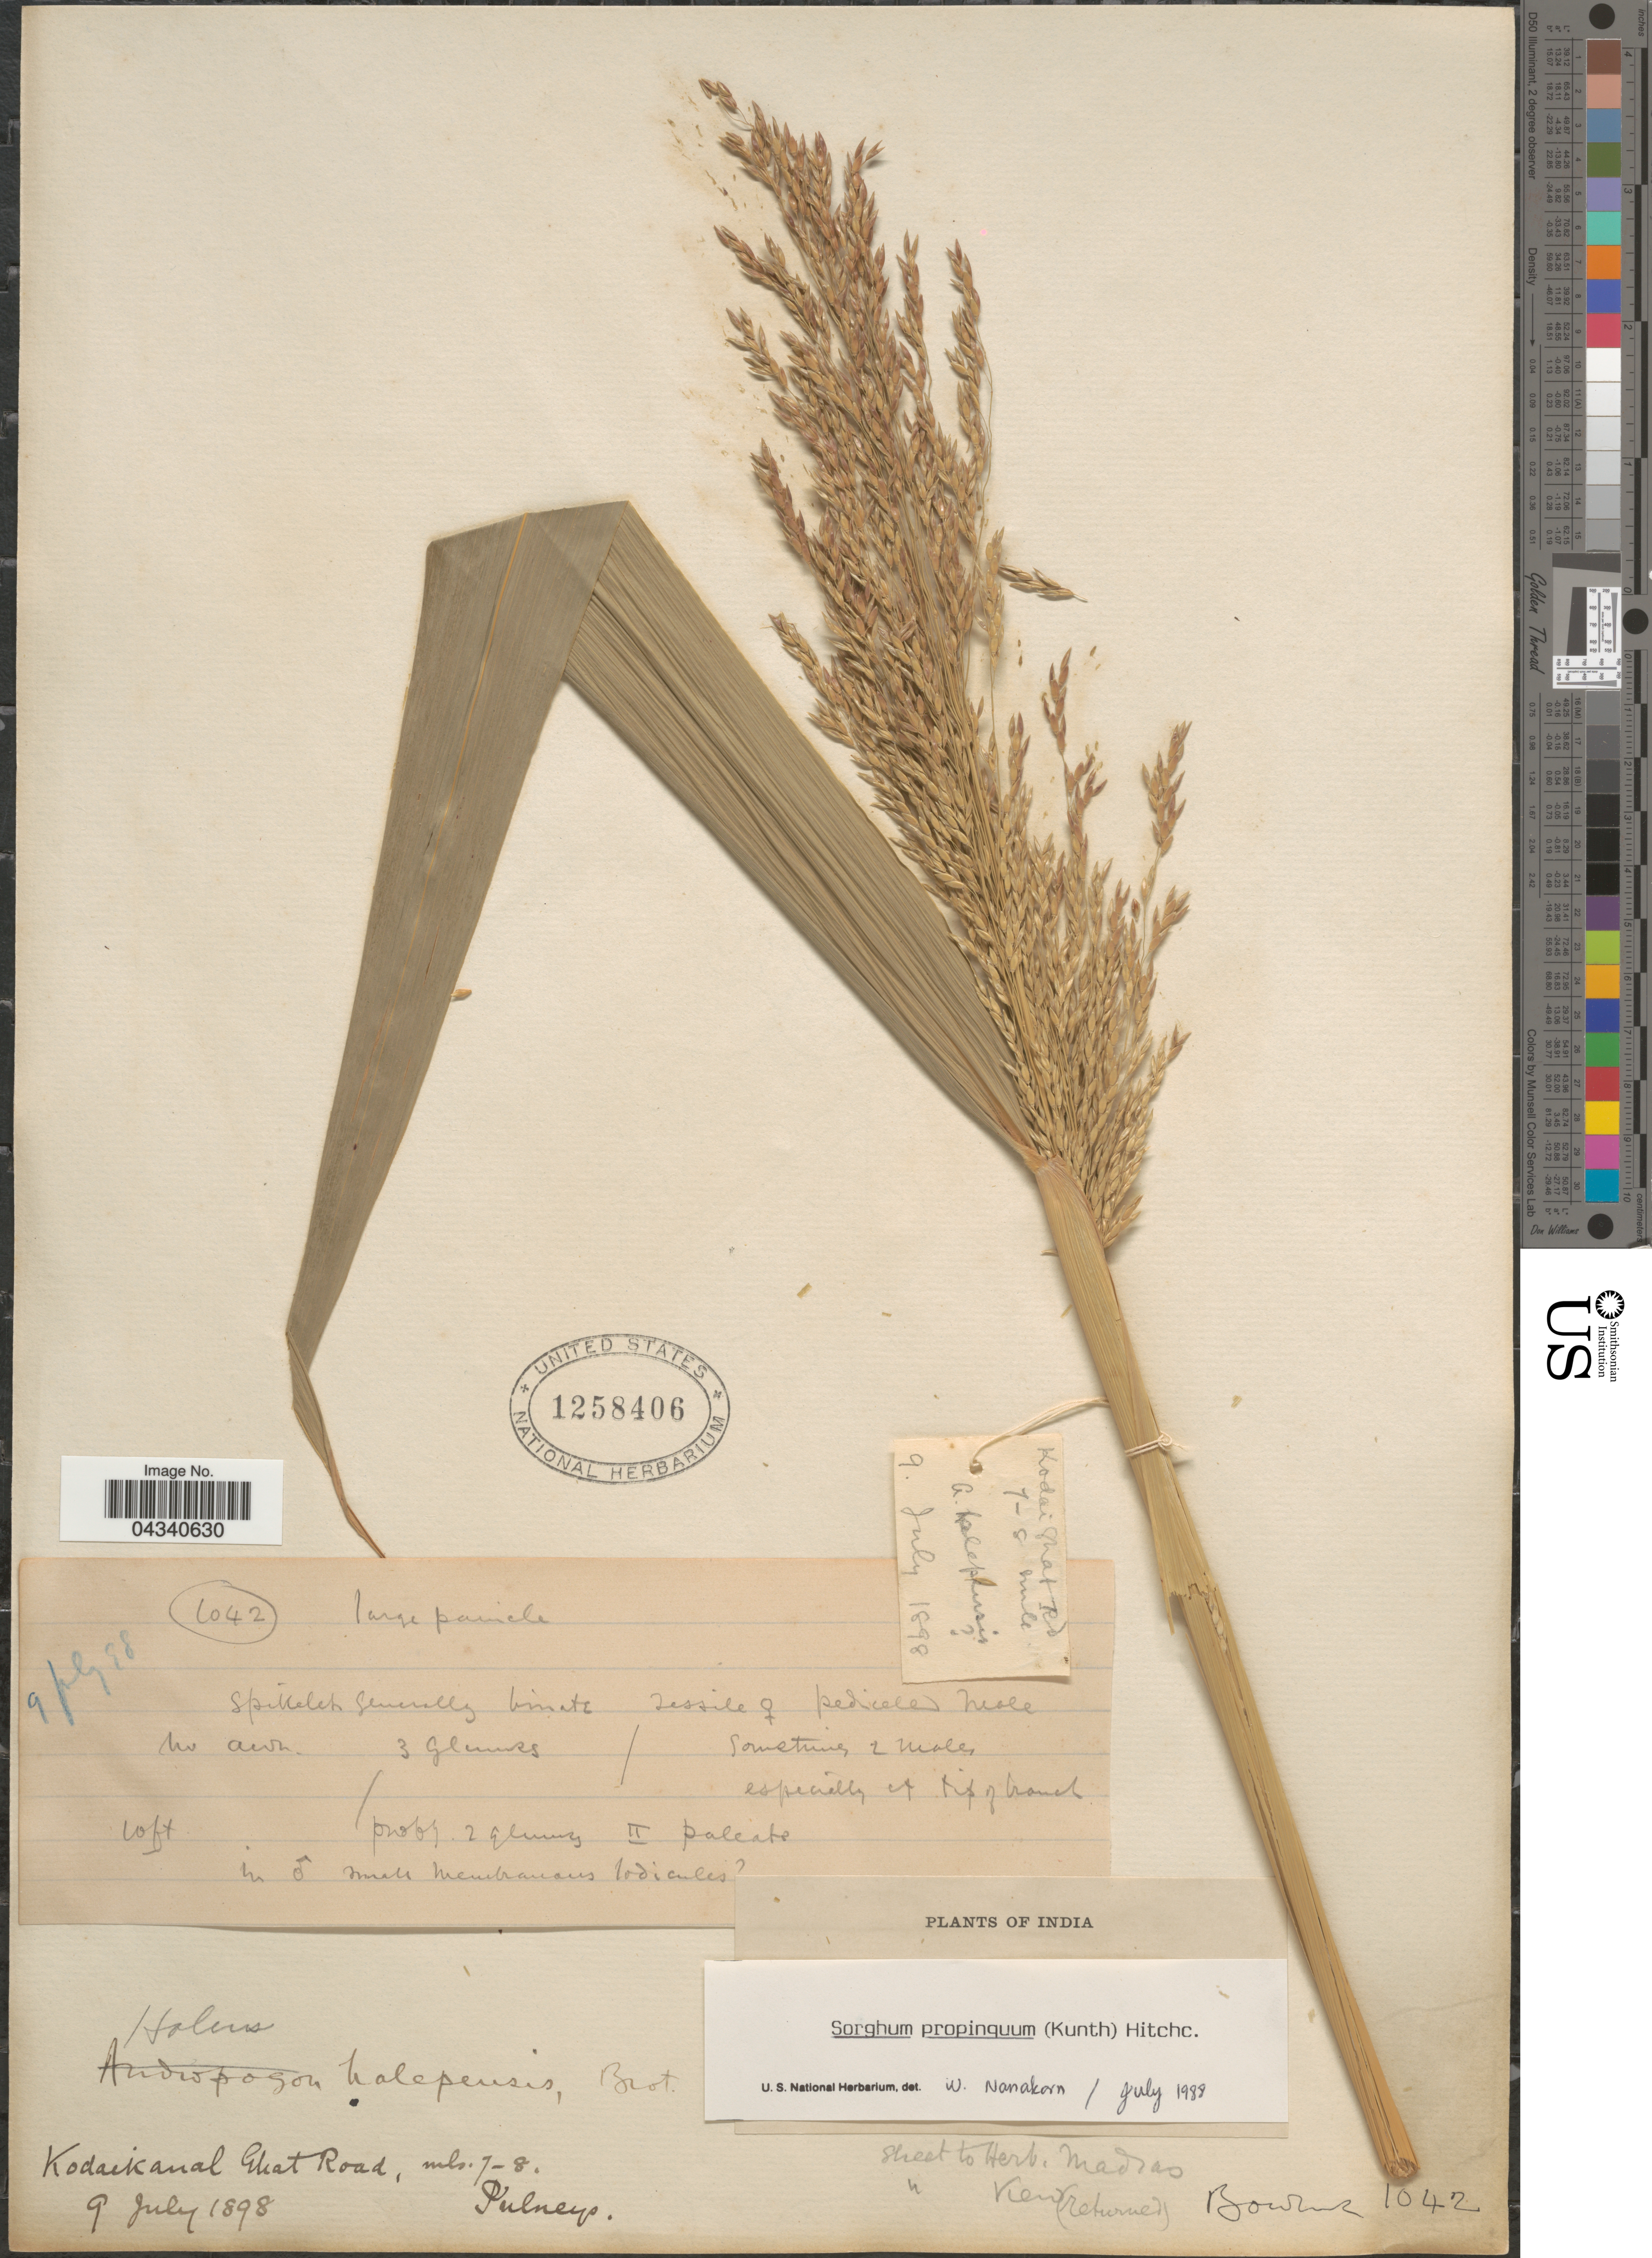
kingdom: Plantae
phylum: Tracheophyta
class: Liliopsida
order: Poales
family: Poaceae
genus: Sorghum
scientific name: Sorghum propinquum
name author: (Kunth) Hitchc.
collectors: -- Bourne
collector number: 1042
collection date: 1898-07-09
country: India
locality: Kodaikanal Ghat Road, mls. 7-8. Pulneys.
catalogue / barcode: US 1258406